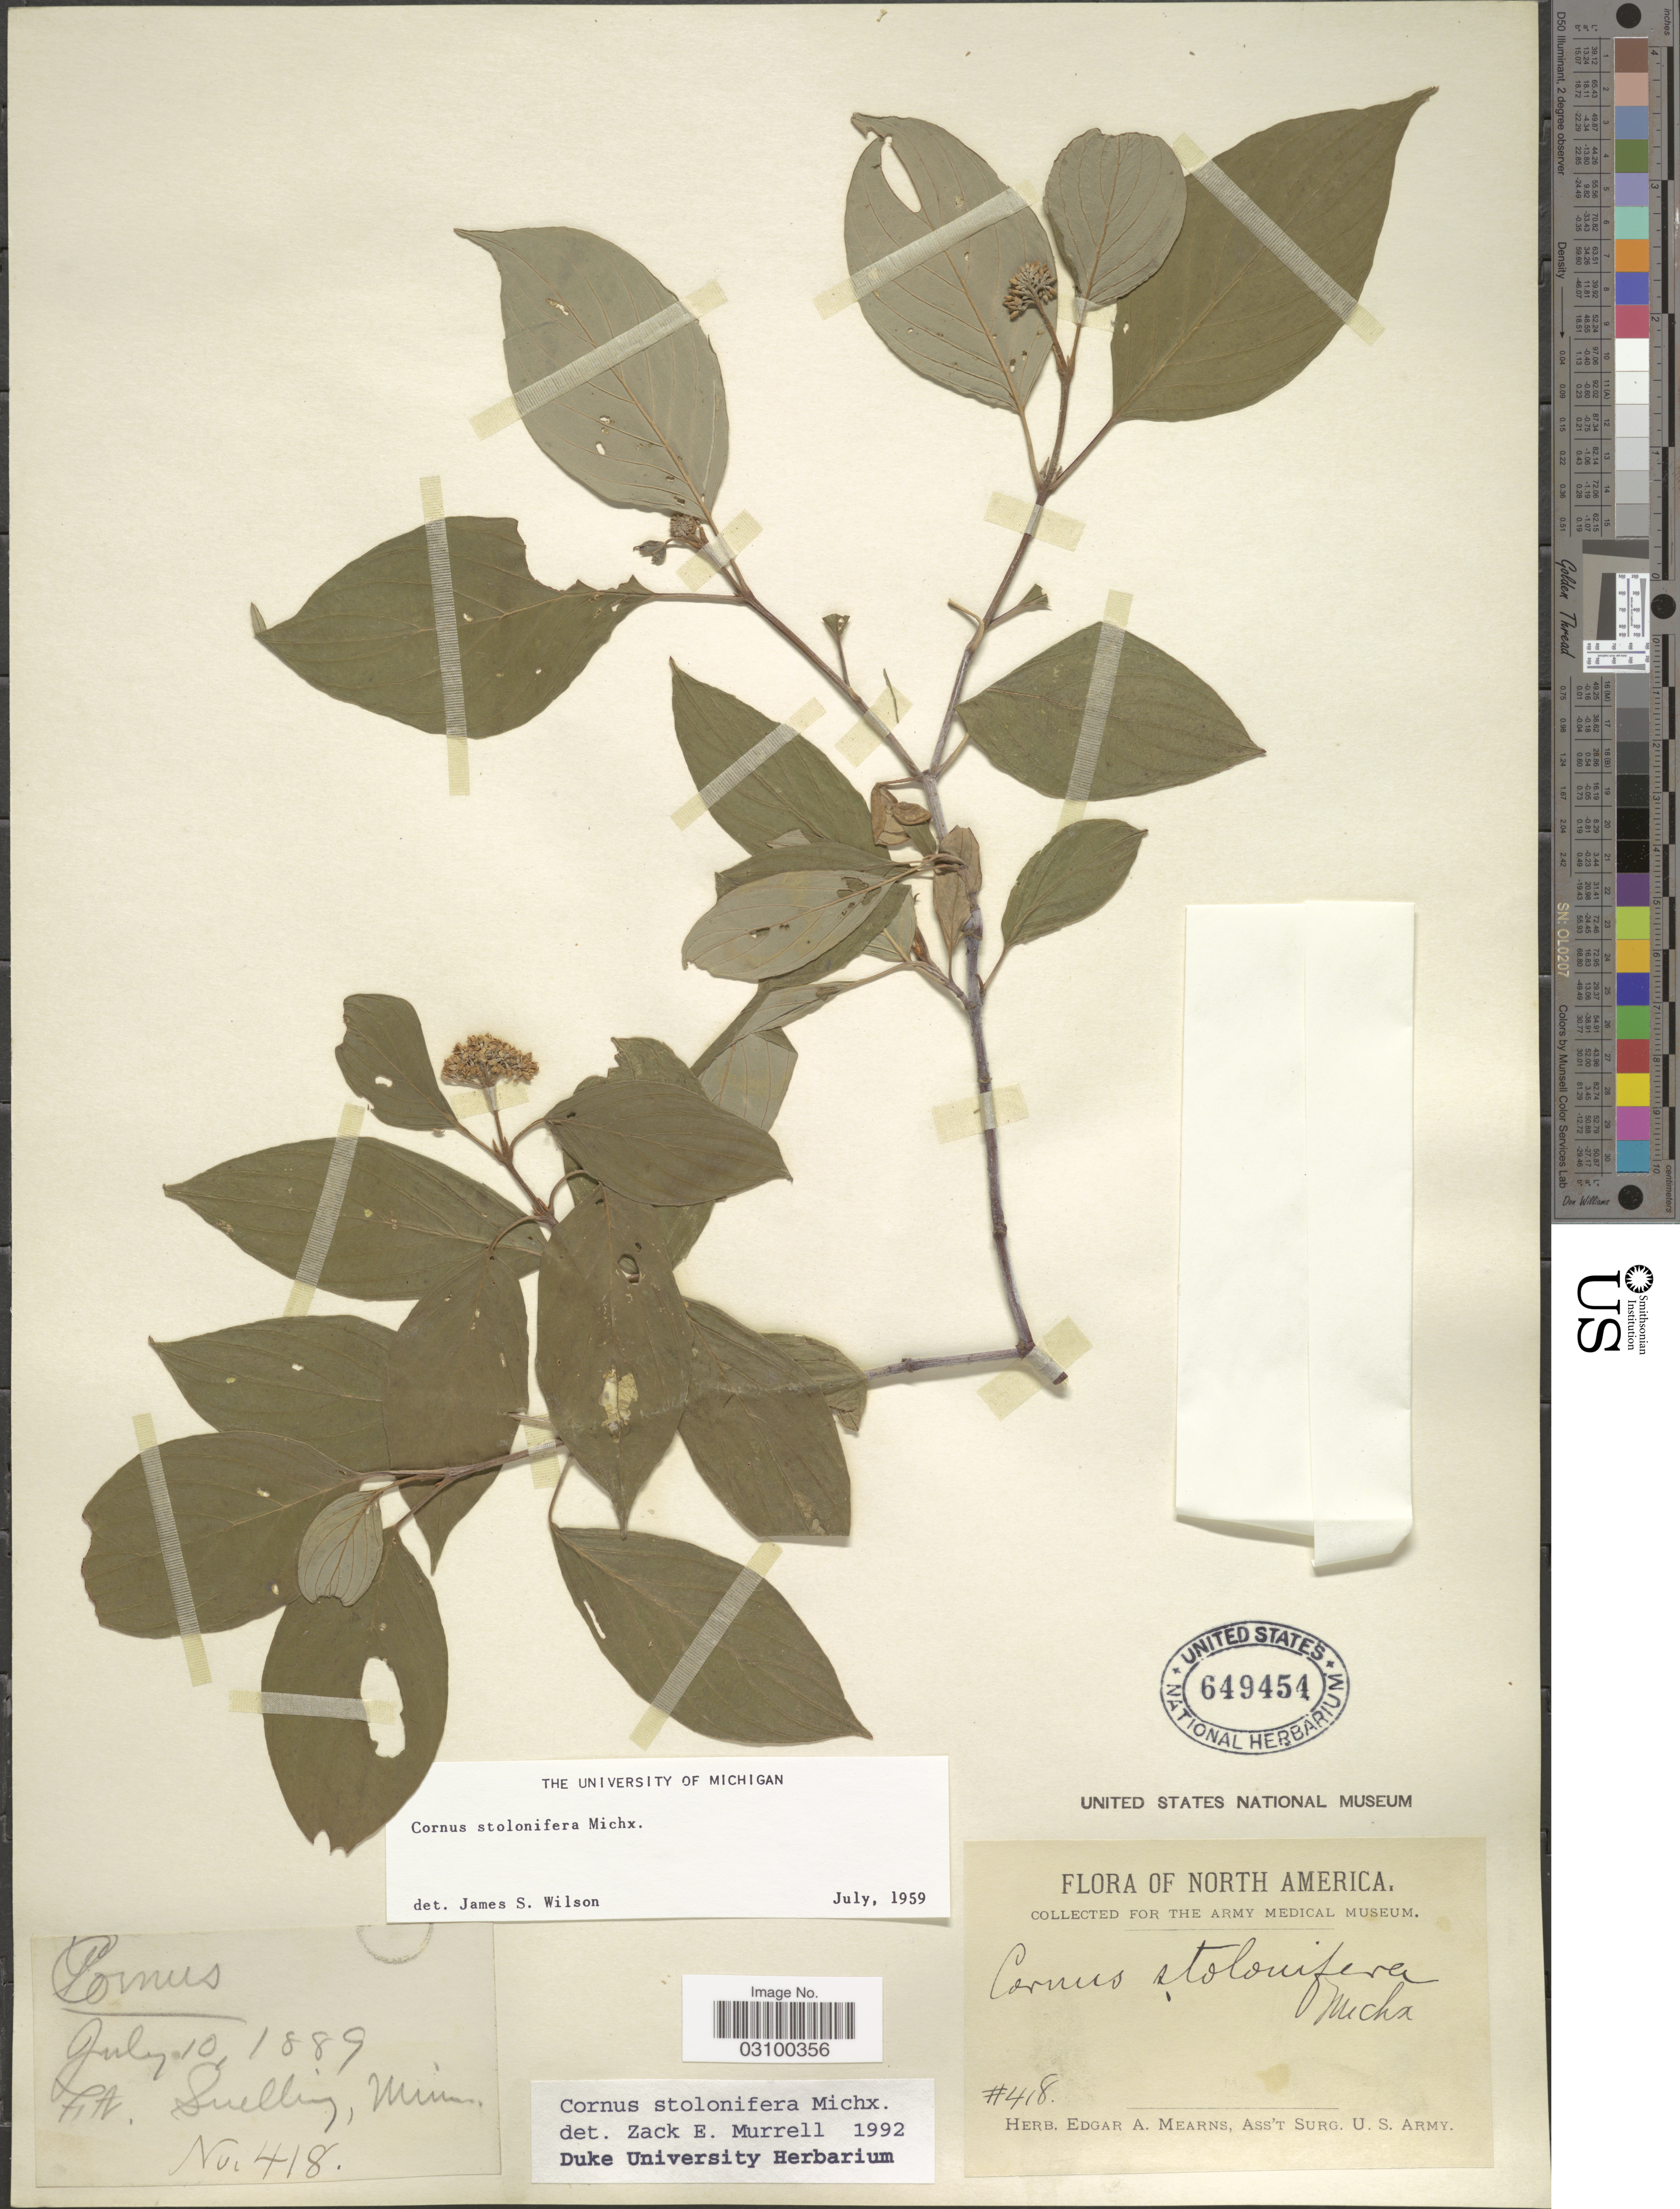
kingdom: Plantae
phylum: Tracheophyta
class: Magnoliopsida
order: Cornales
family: Cornaceae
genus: Cornus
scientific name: Cornus sericea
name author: L.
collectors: ex herb. Edgar A. Mearns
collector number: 418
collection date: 1889-07-10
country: United States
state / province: Minnesota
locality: Frt. Snelling.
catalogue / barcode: US 649454